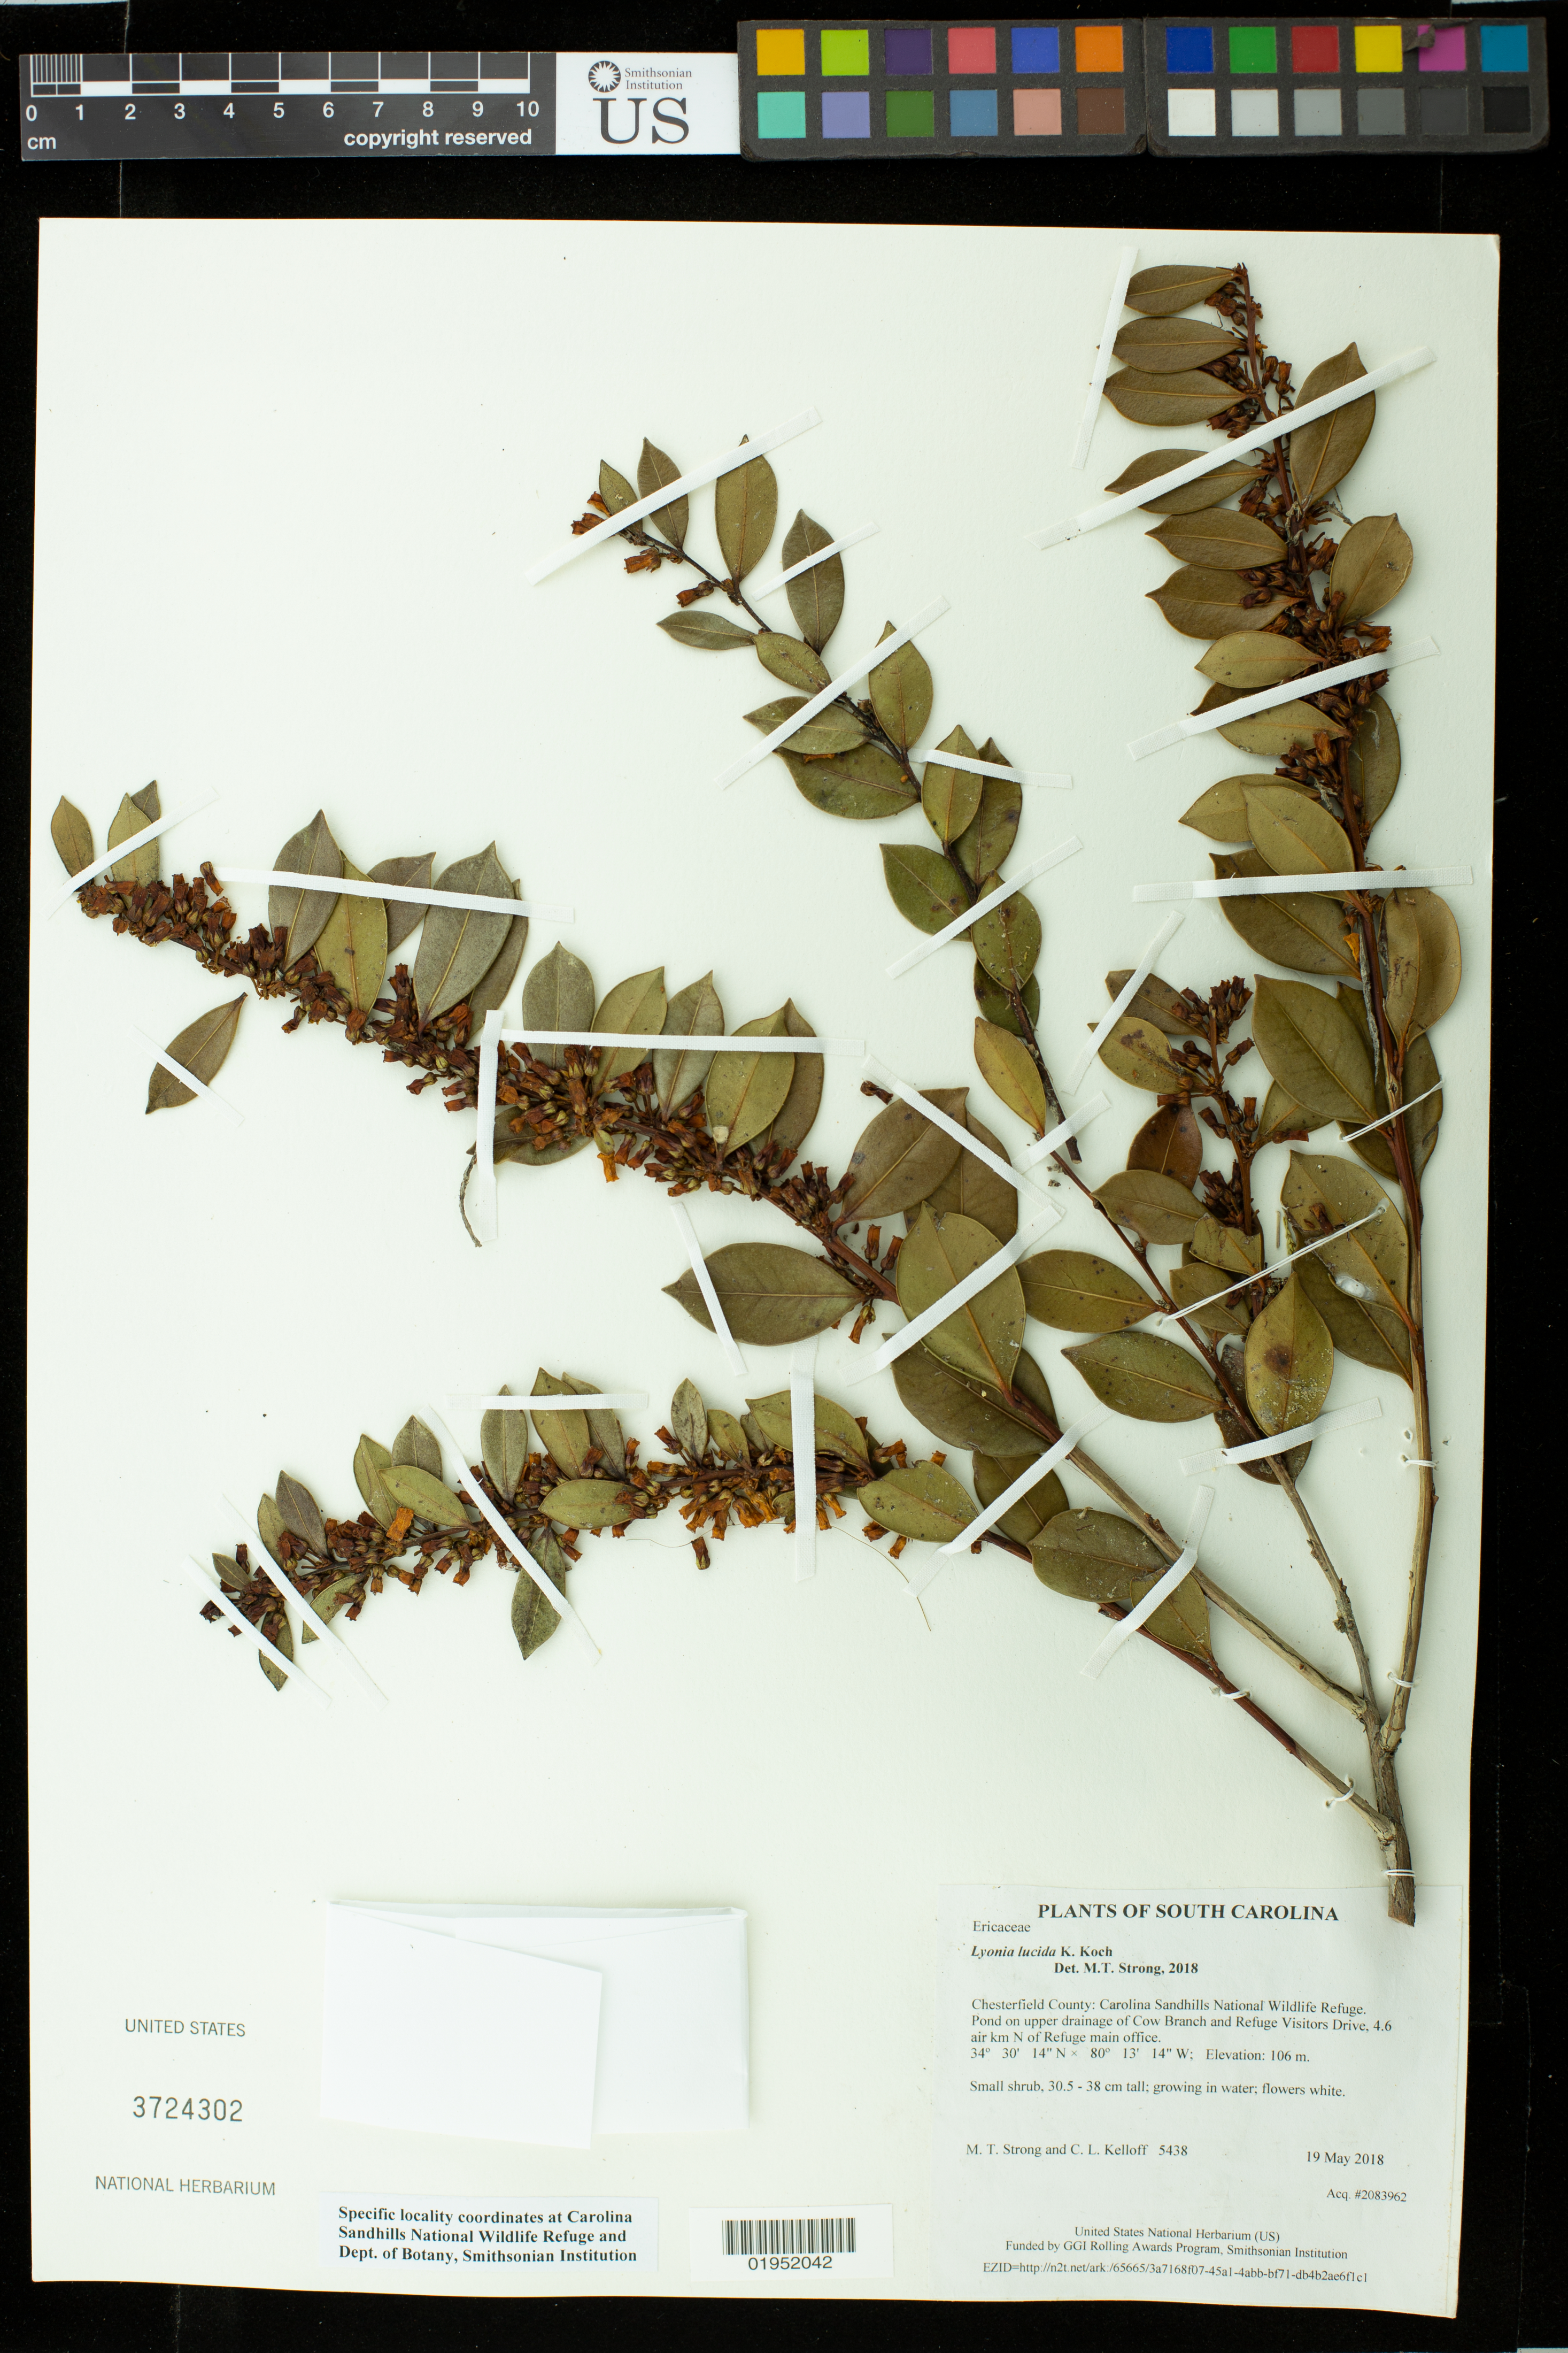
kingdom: Plantae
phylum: Tracheophyta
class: Magnoliopsida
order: Ericales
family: Ericaceae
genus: Lyonia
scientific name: Lyonia lucida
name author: K. Koch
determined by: Strong, Mark T., (BOT), Smithsonian Institution - National Museum of Natural History (UNITED STATES)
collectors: M. T. Strong & C. L. Kelloff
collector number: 5438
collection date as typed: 19 May 2018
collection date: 2018-05-19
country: United States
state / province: South Carolina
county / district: Chesterfield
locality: Carolina Sandhills National Wildlife Refuge. Pond on upper drainage of Cow Branch and Refuge Visitors Drive, 4.6 air km N of Refuge main office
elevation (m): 106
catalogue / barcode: US 3724302